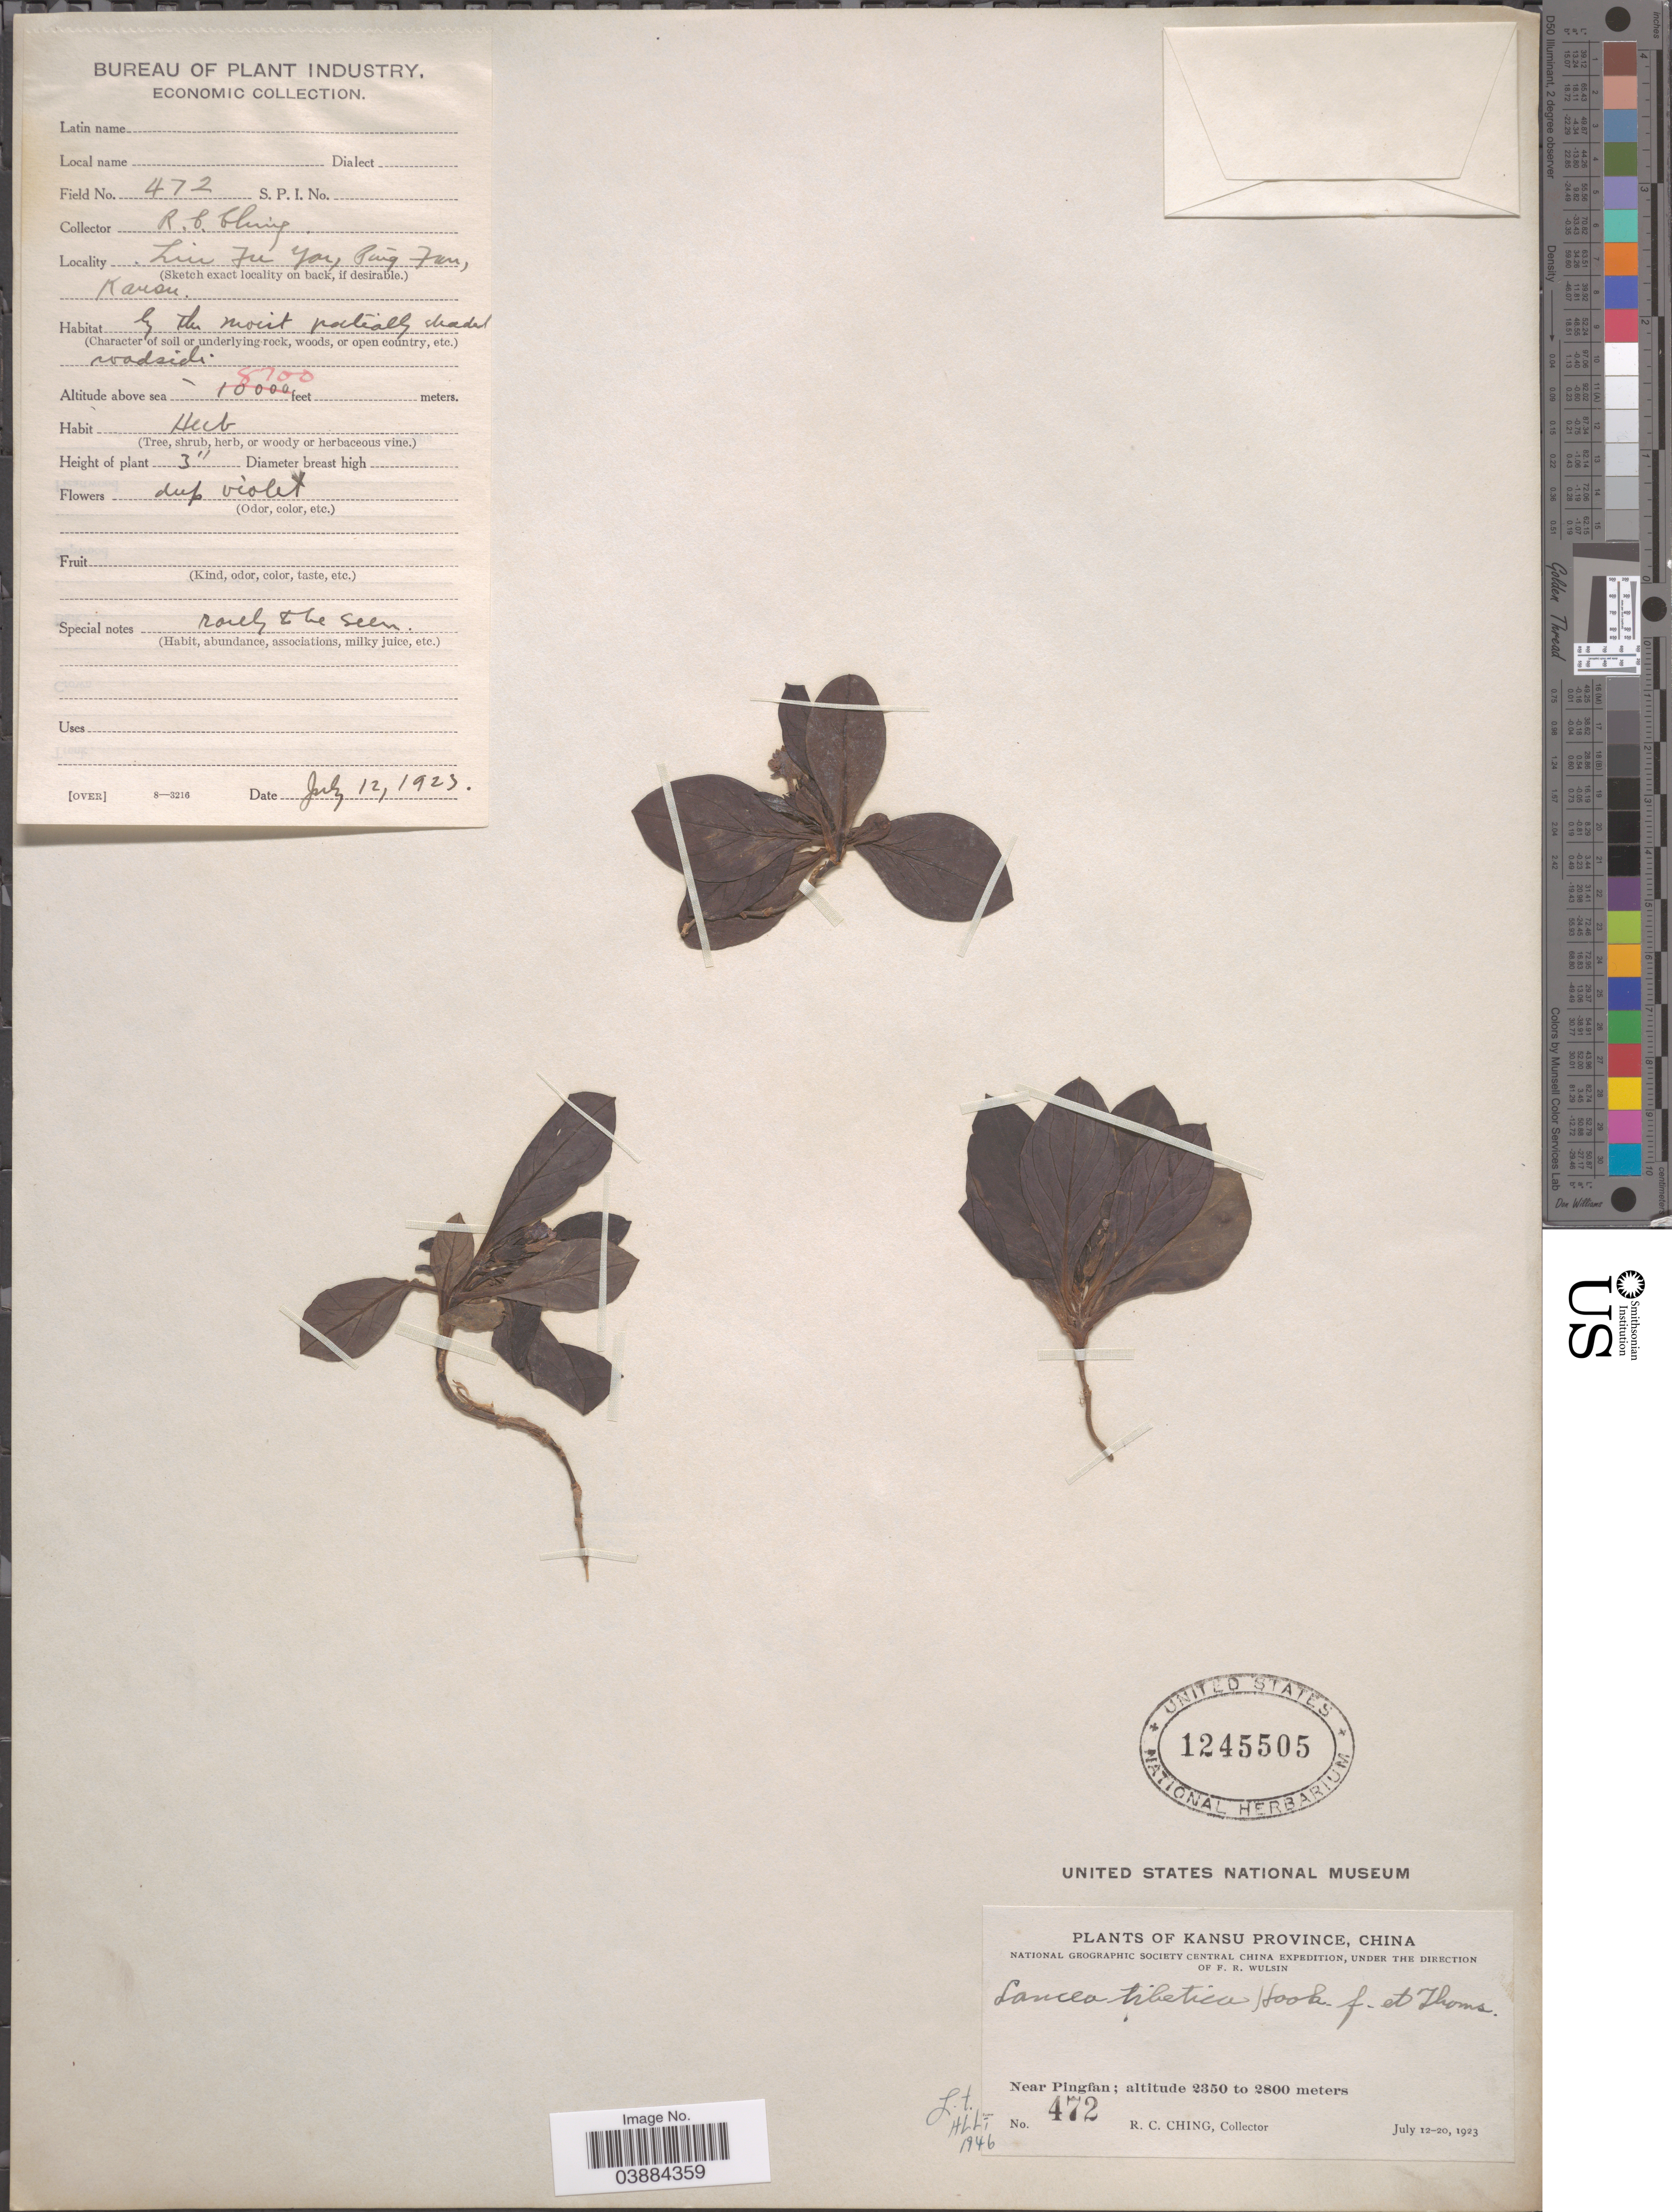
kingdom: Plantae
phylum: Tracheophyta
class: Magnoliopsida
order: Lamiales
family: Mazaceae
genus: Lancea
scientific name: Lancea tibetica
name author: Hook. f. & Thomson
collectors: R. C. Ching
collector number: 472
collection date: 1923-07-12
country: China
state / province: Gansu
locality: Kansu Province. Near Pingfan. Lun Fu Yai, Ping Fan.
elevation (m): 2469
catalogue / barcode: US 1245505